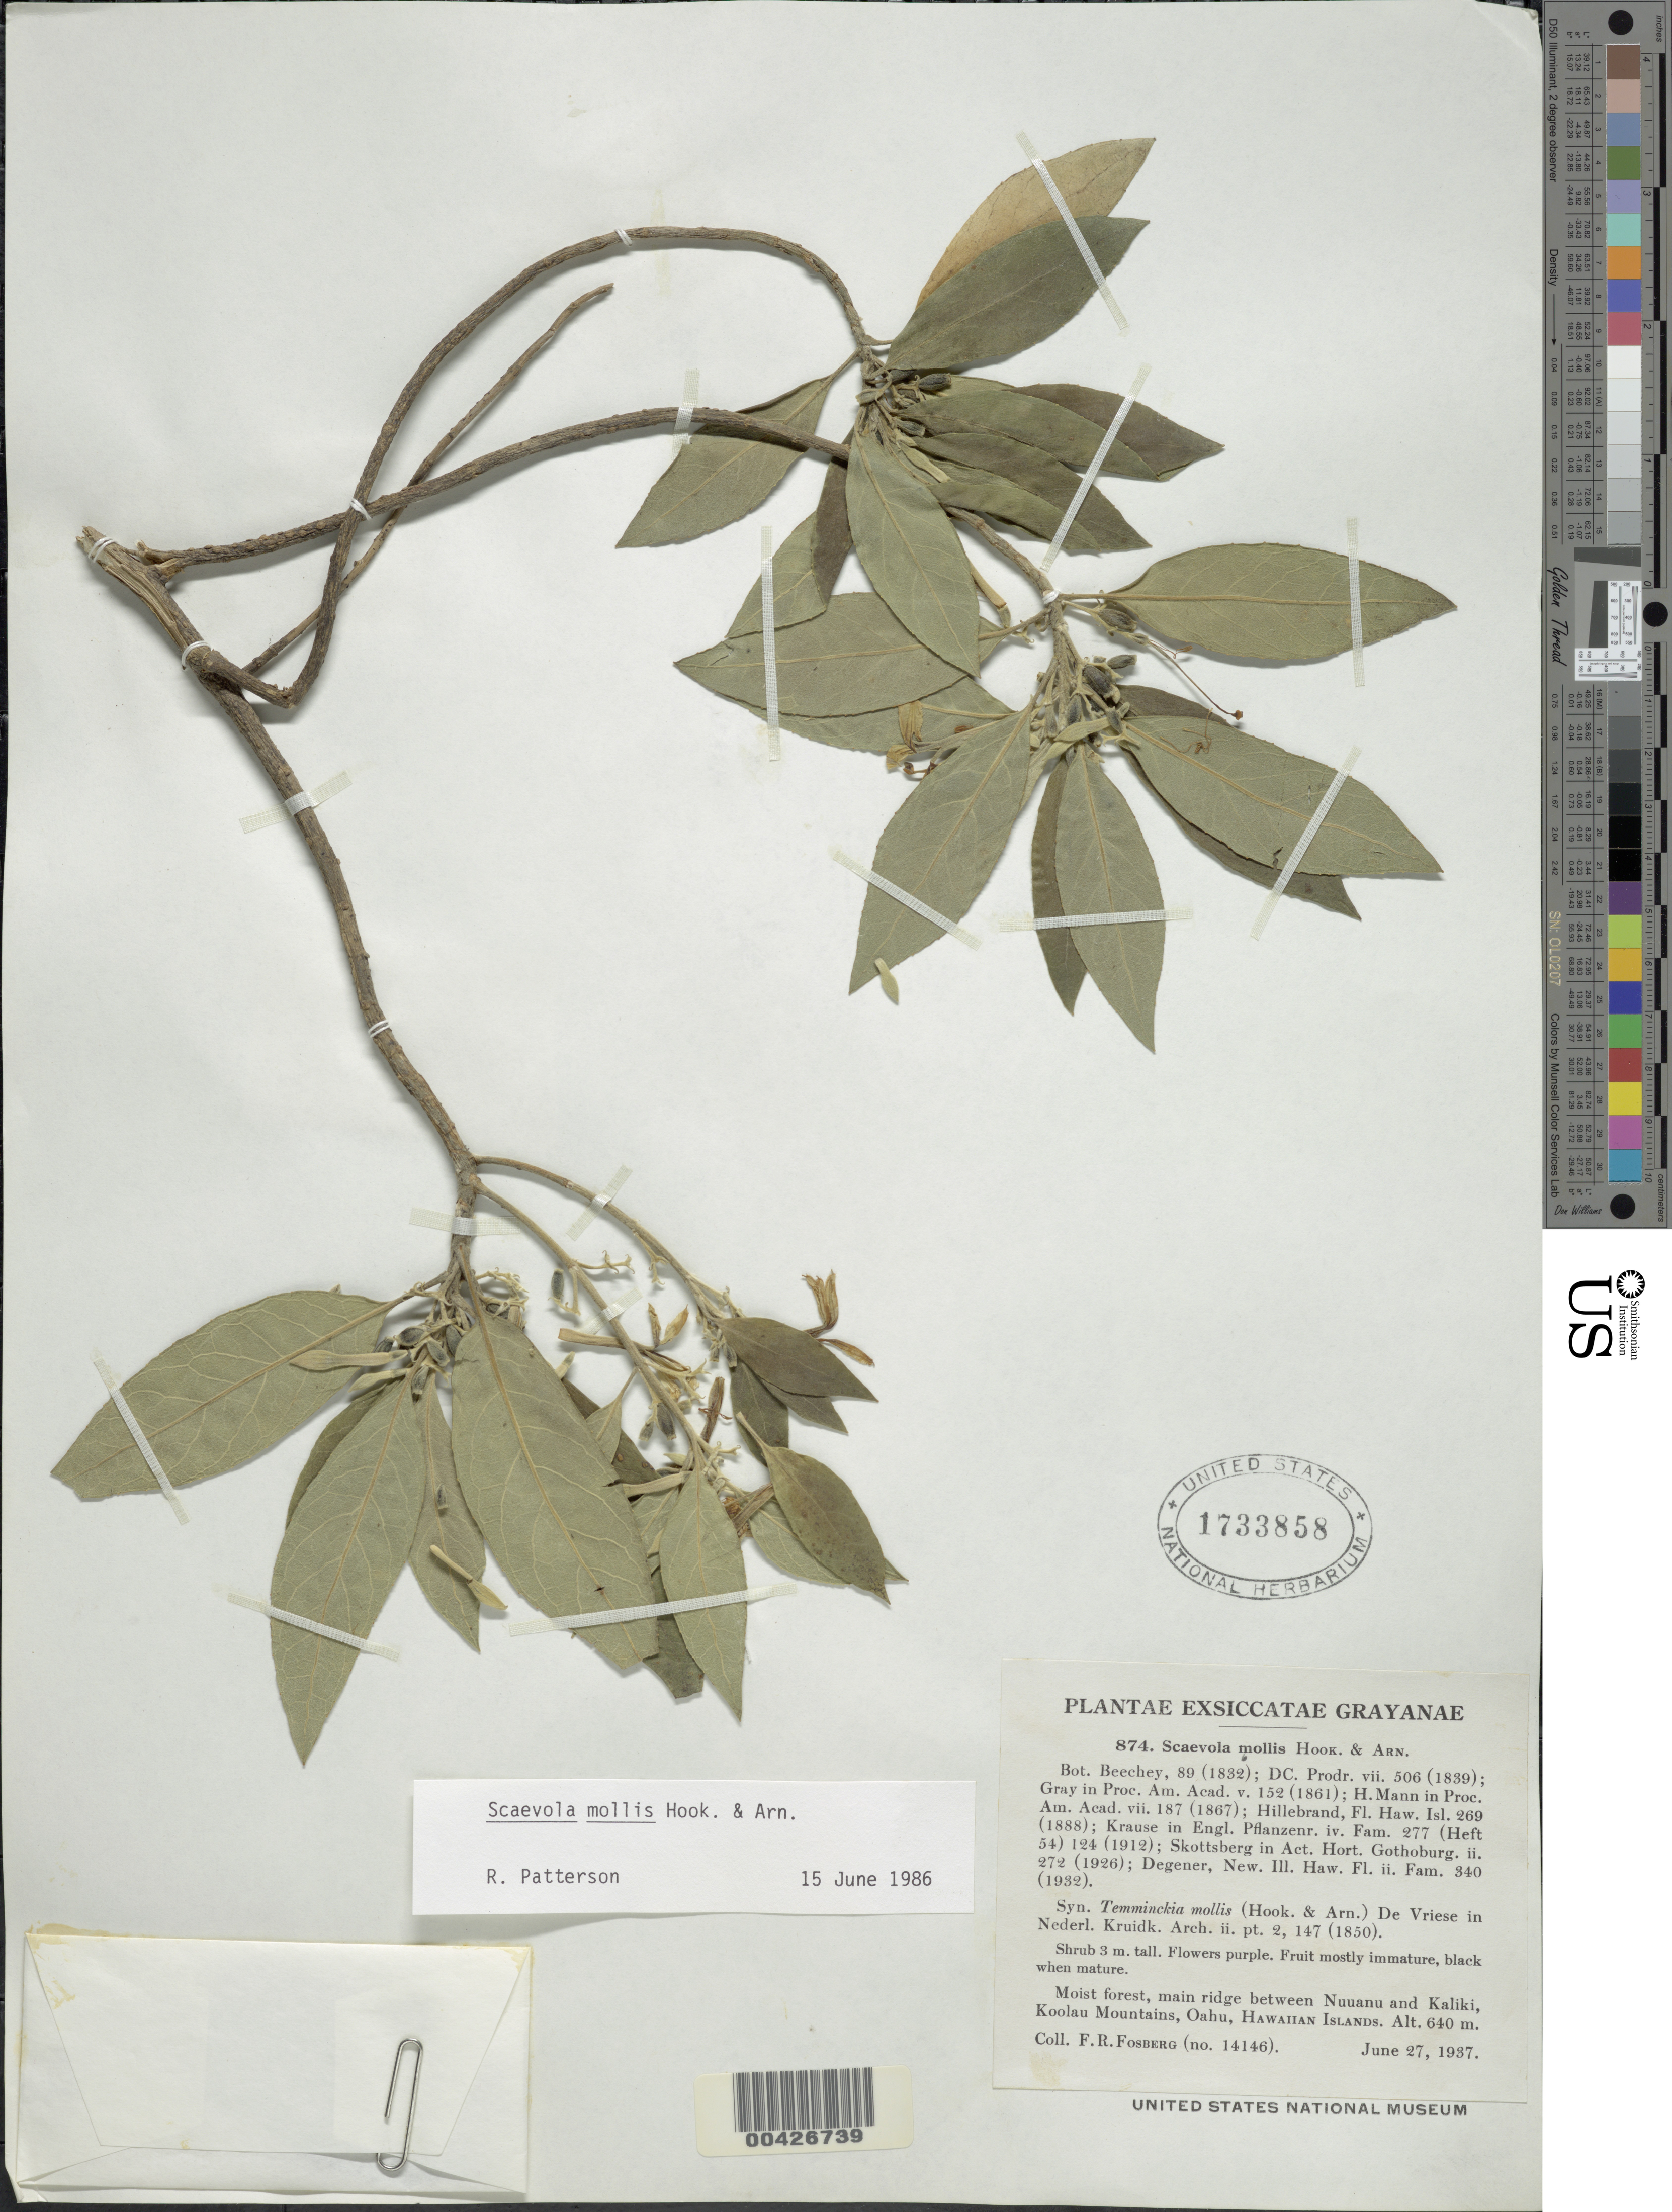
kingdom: Plantae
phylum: Tracheophyta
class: Magnoliopsida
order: Asterales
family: Goodeniaceae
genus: Scaevola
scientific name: Scaevola mollis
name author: Hook. & Arn.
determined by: Patterson, R.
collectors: F. R. Fosberg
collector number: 14146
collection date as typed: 27 Jun 1937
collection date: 1937-06-27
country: United States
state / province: Hawaii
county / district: Honolulu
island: Oahu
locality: Main ridge between Nuuanu and Kaliki, Koolau Mts.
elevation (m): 640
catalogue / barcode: US 1733858